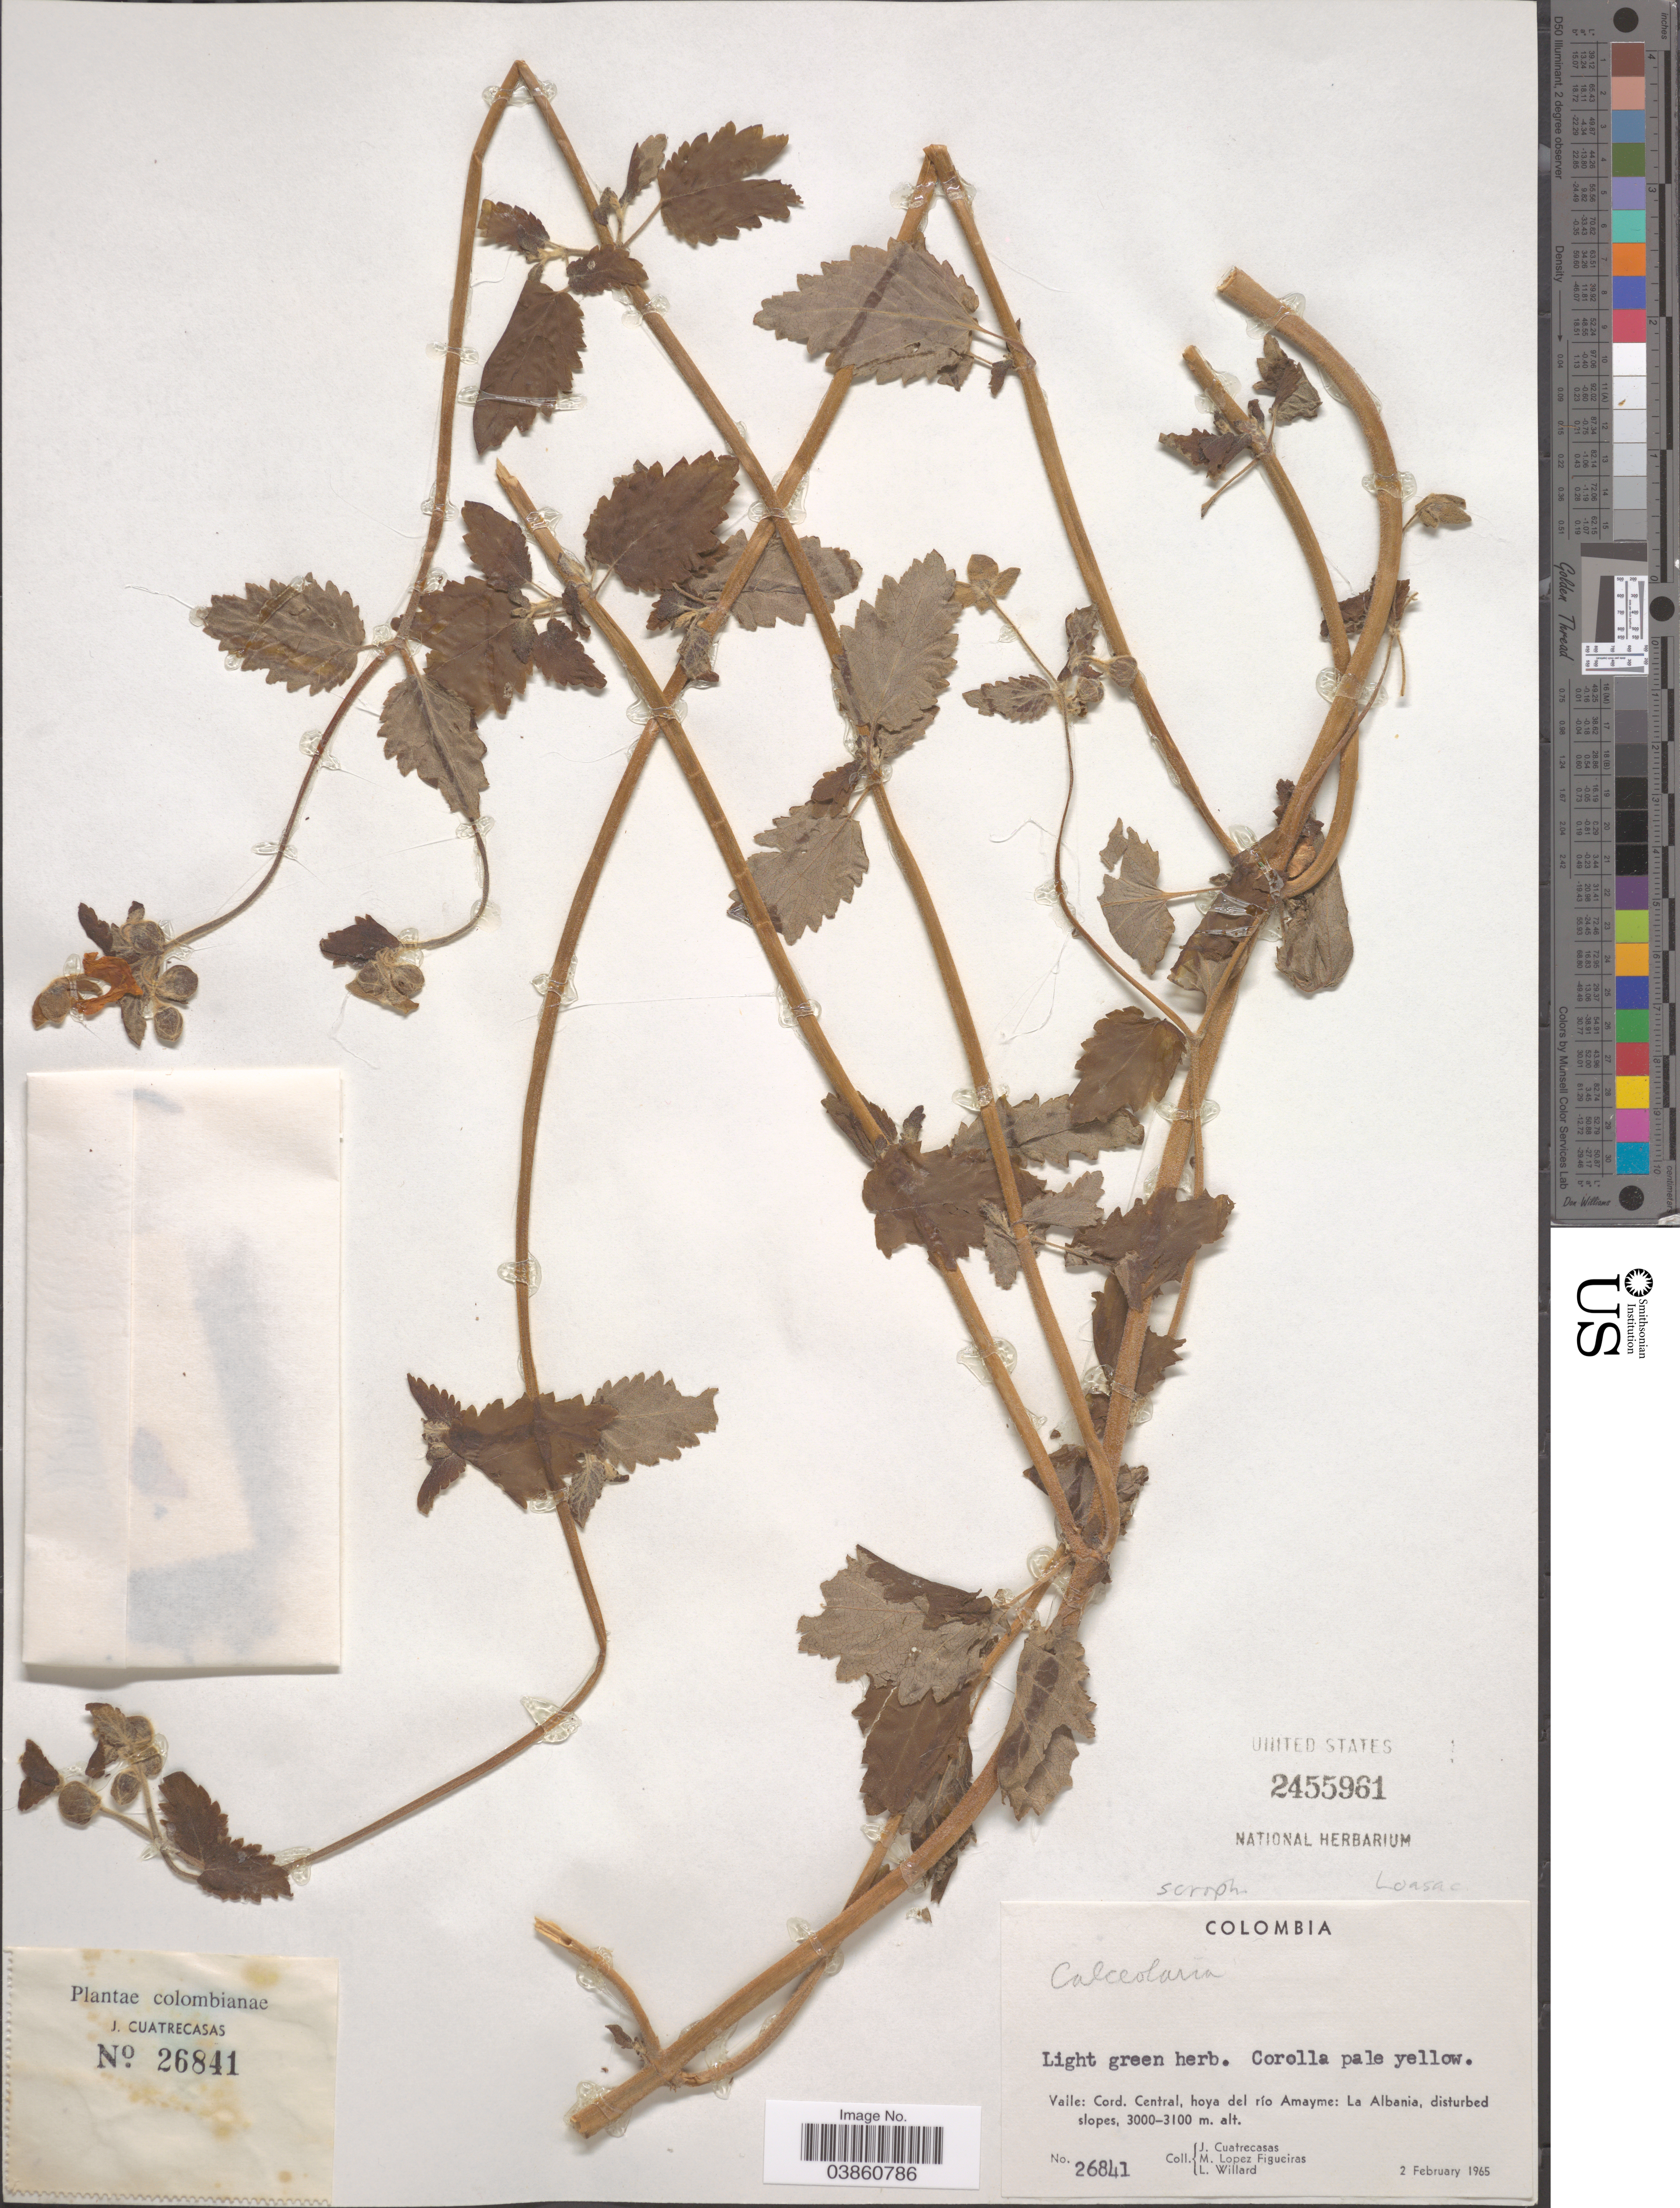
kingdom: Plantae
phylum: Tracheophyta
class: Magnoliopsida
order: Lamiales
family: Calceolariaceae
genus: Calceolaria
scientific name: Calceolaria sp.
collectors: J. Cuatrecasas, M. López Figueiras & L. Willard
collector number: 26841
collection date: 1965-02-02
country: Colombia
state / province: Valle del Cauca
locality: Valle: Cord. Central, hoya del río Amayme: La Albania.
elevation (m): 3000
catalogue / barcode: US 2455961